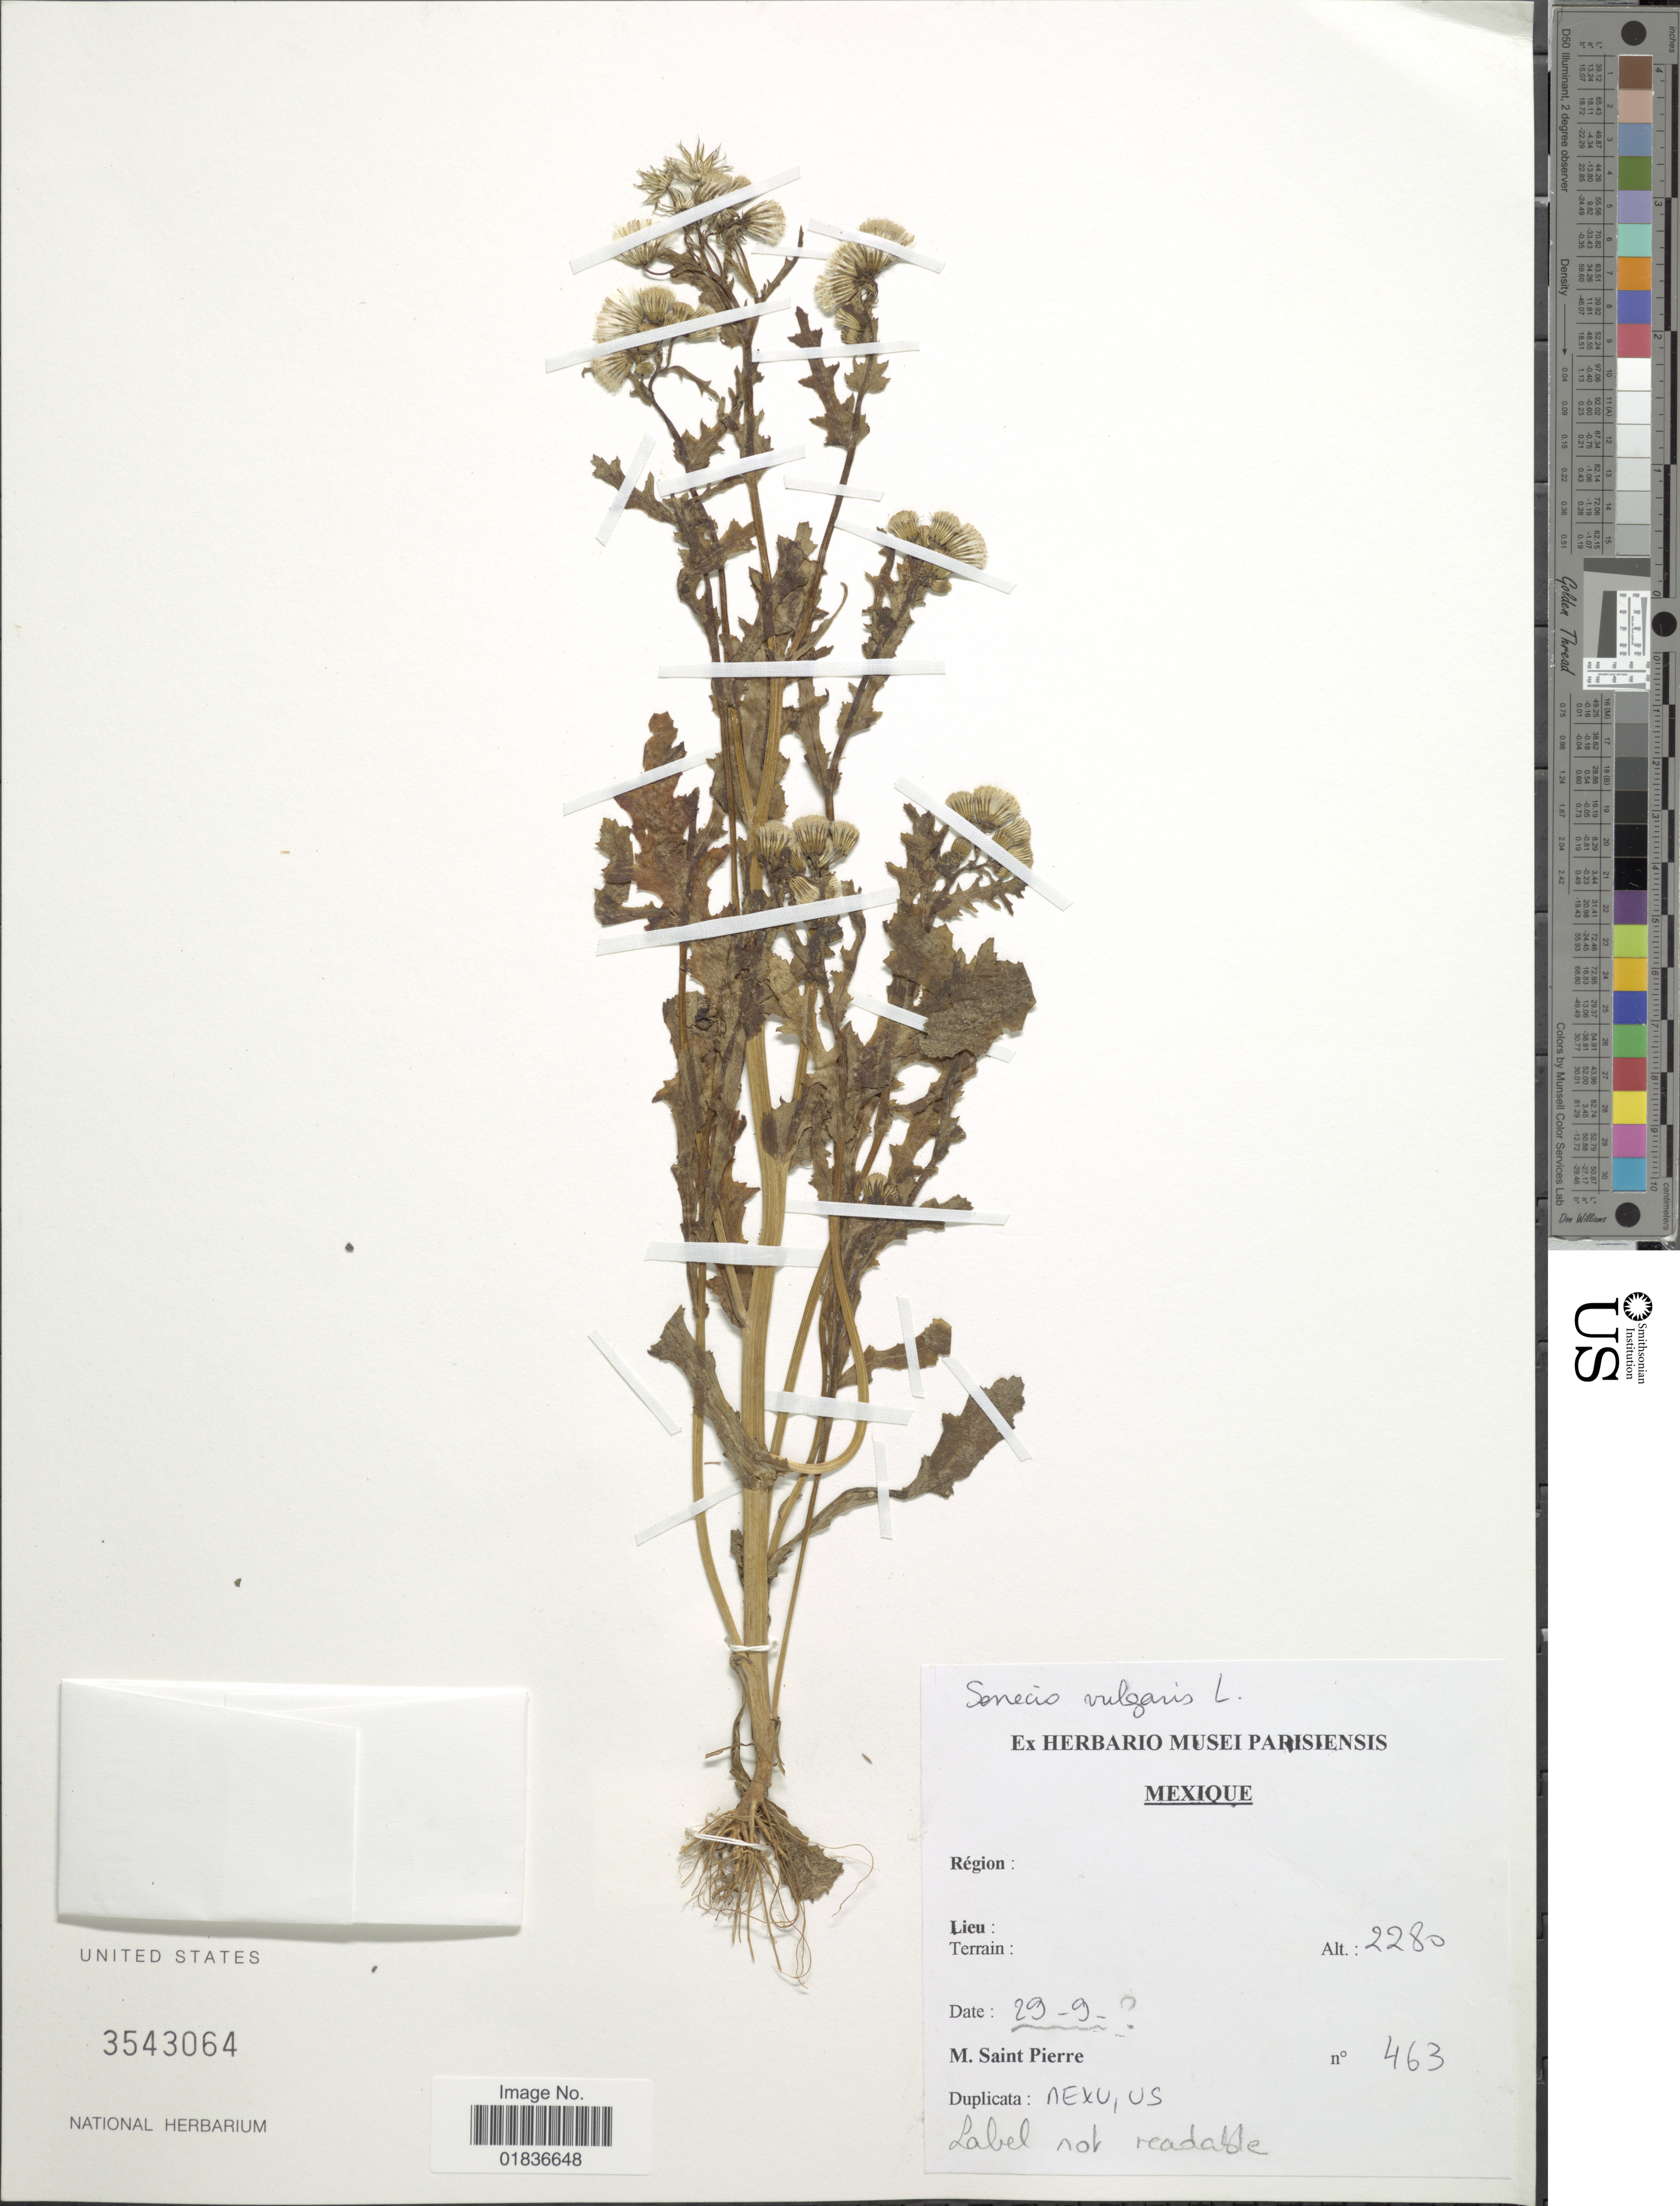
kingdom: Plantae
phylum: Tracheophyta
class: Magnoliopsida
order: Asterales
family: Asteraceae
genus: Senecio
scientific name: Senecio vulgaris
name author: L.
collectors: M. Saint-Pierre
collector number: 463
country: Mexico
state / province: México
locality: Mexique. Region: Lieu: Terrian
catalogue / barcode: US 3543064